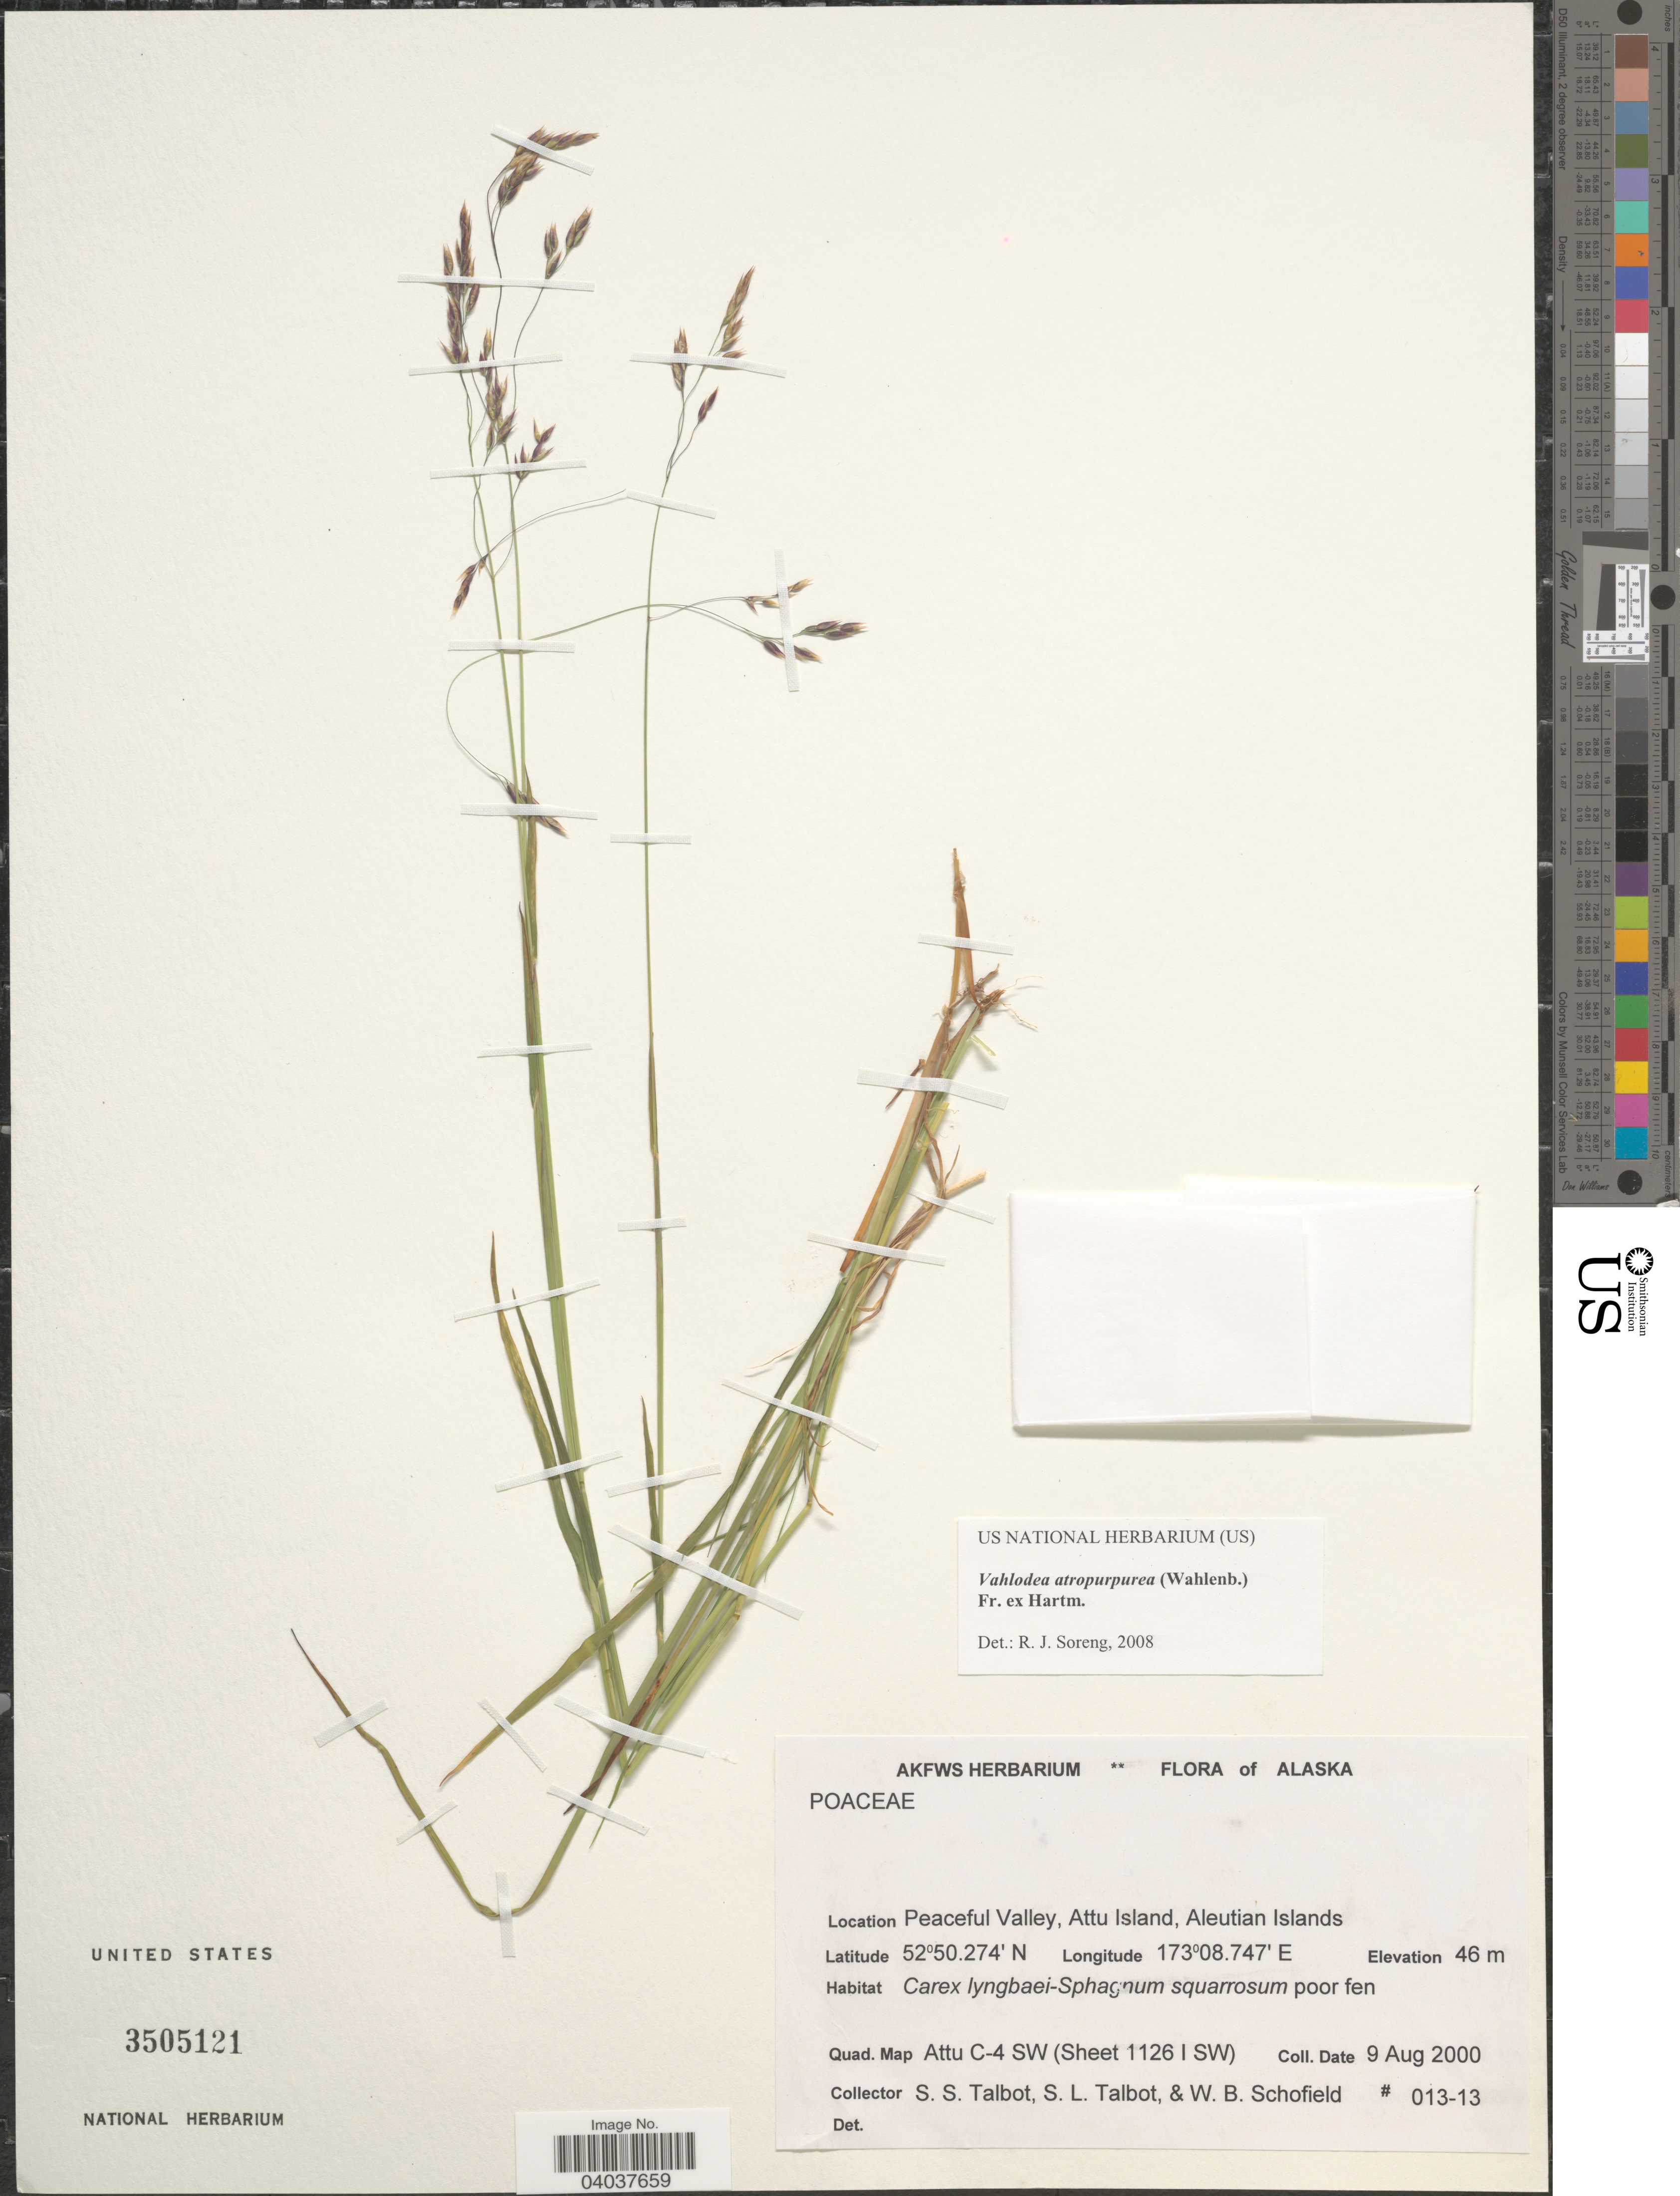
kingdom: Plantae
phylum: Tracheophyta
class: Liliopsida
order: Poales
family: Poaceae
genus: Vahlodea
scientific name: Vahlodea atropurpurea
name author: (Wahlenb.) Fr. ex Hartm.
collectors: S. S. Talbot, S. Talbot & W. Schofield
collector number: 013-13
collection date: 2000-08-09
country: United States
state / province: Alaska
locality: Peaceful Valley, Attu Island, Aleutian Islands. Quad. Map Attu C-4 SW (Sheet 1126 I SW).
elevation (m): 46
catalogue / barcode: US 3505121